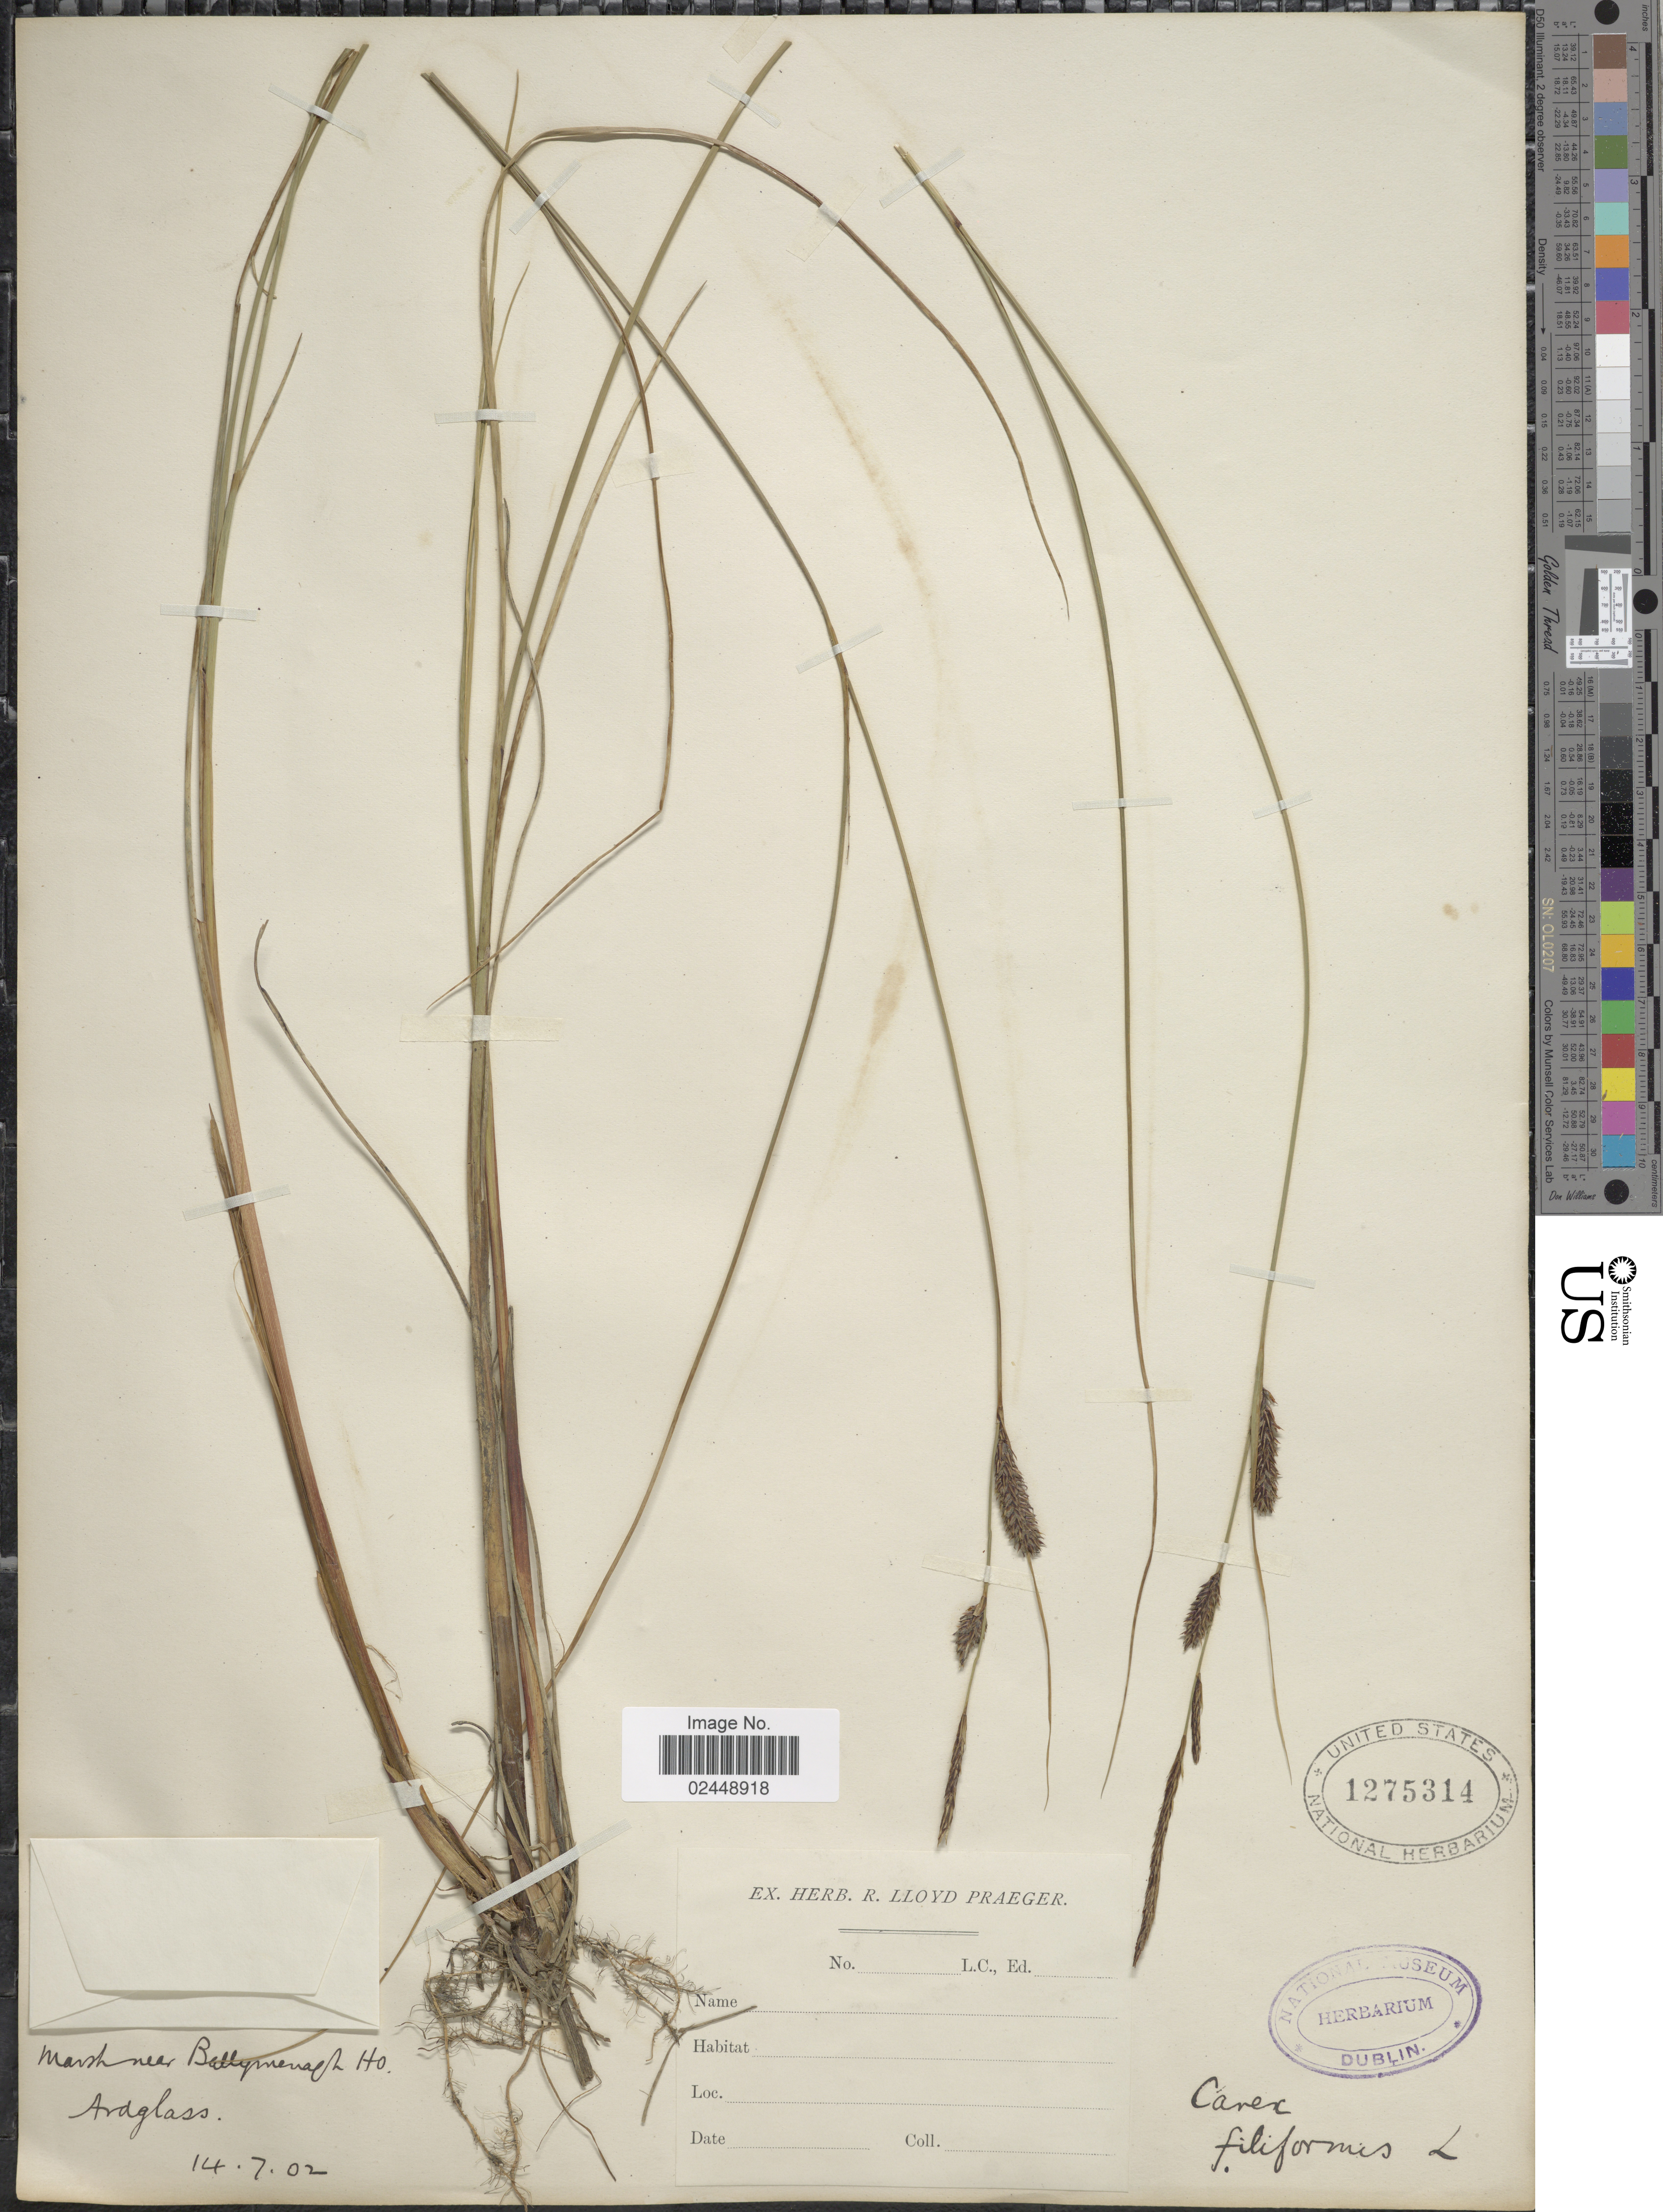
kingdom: Plantae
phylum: Tracheophyta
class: Liliopsida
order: Poales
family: Cyperaceae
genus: Carex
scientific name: Carex lasiocarpa var. lasiocarpa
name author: Ehrh.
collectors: Ex herb. R. Lloyd Praeger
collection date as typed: Transcribed d/m/y: 14/7/2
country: United Kingdom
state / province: Northern Ireland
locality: Ardglass [unsure placement]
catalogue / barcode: US 1275314